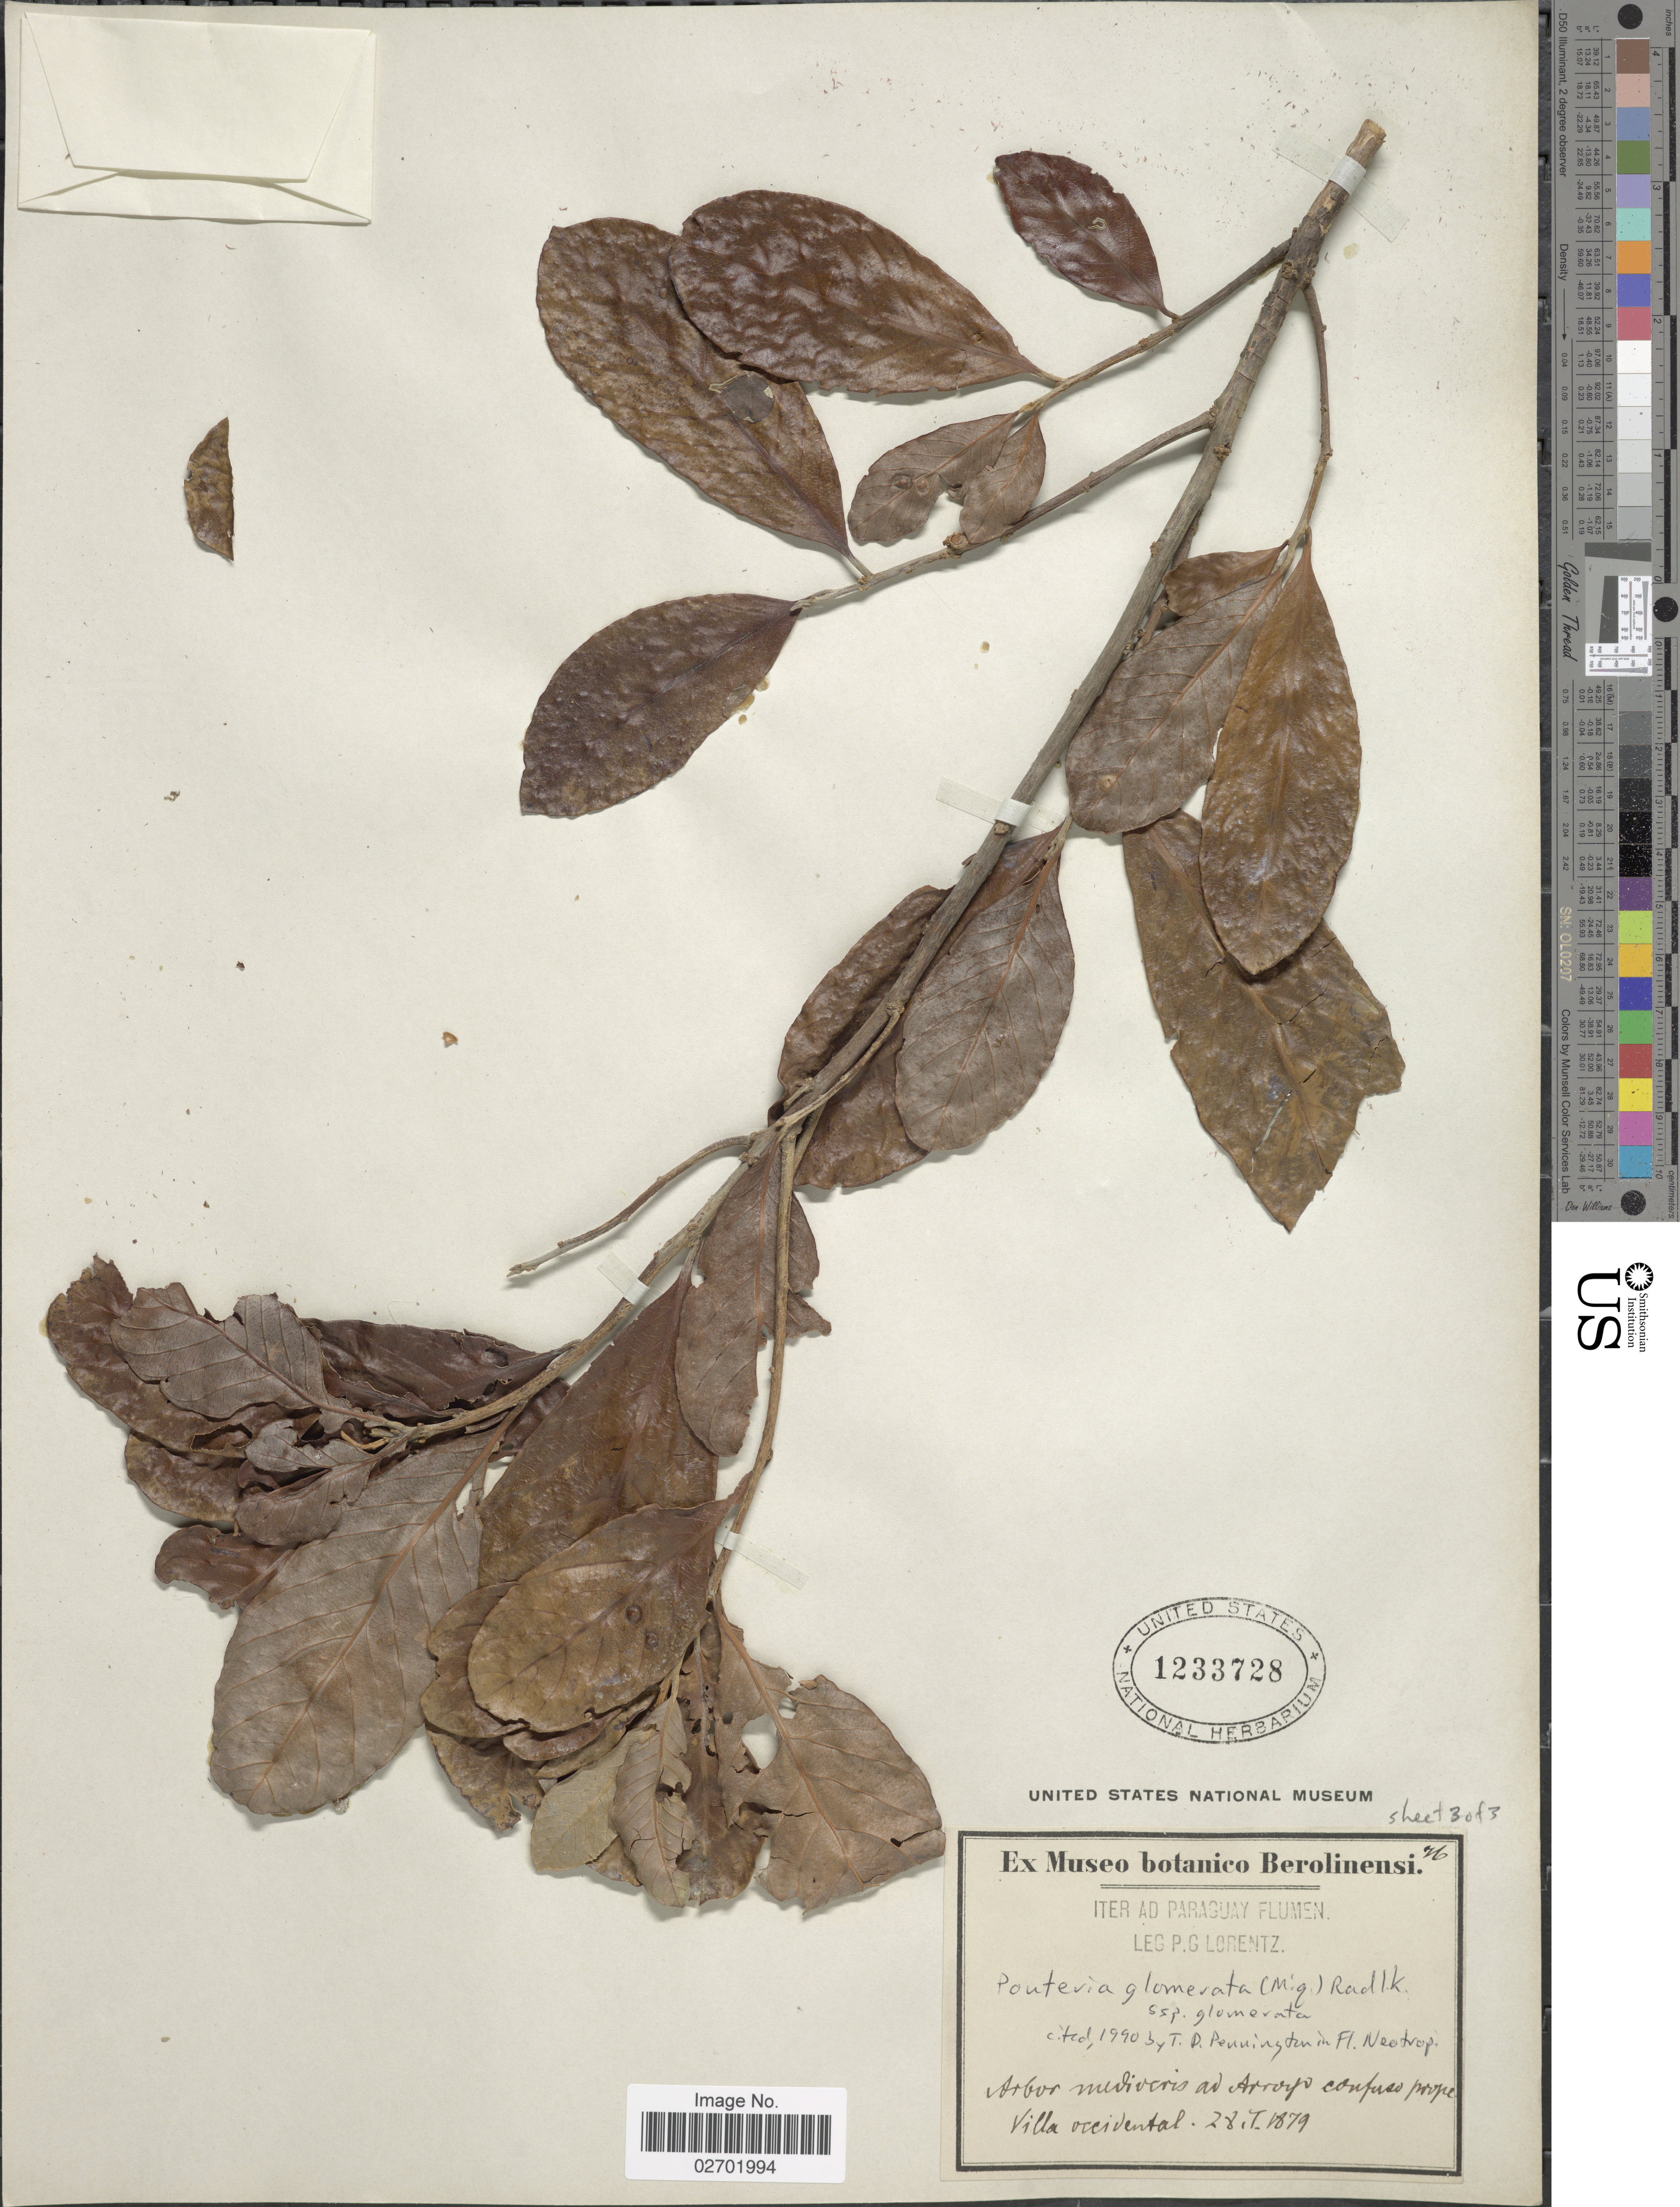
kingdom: Plantae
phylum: Tracheophyta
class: Magnoliopsida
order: Ericales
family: Sapotaceae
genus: Pouteria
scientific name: Pouteria glomerata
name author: (Miq.) Radlk.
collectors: P. G. Lorentz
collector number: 76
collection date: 1879-01-28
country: Paraguay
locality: Arbor mediveris ad Arroyo confuso prope Villa oocidental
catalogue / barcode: US 1233728